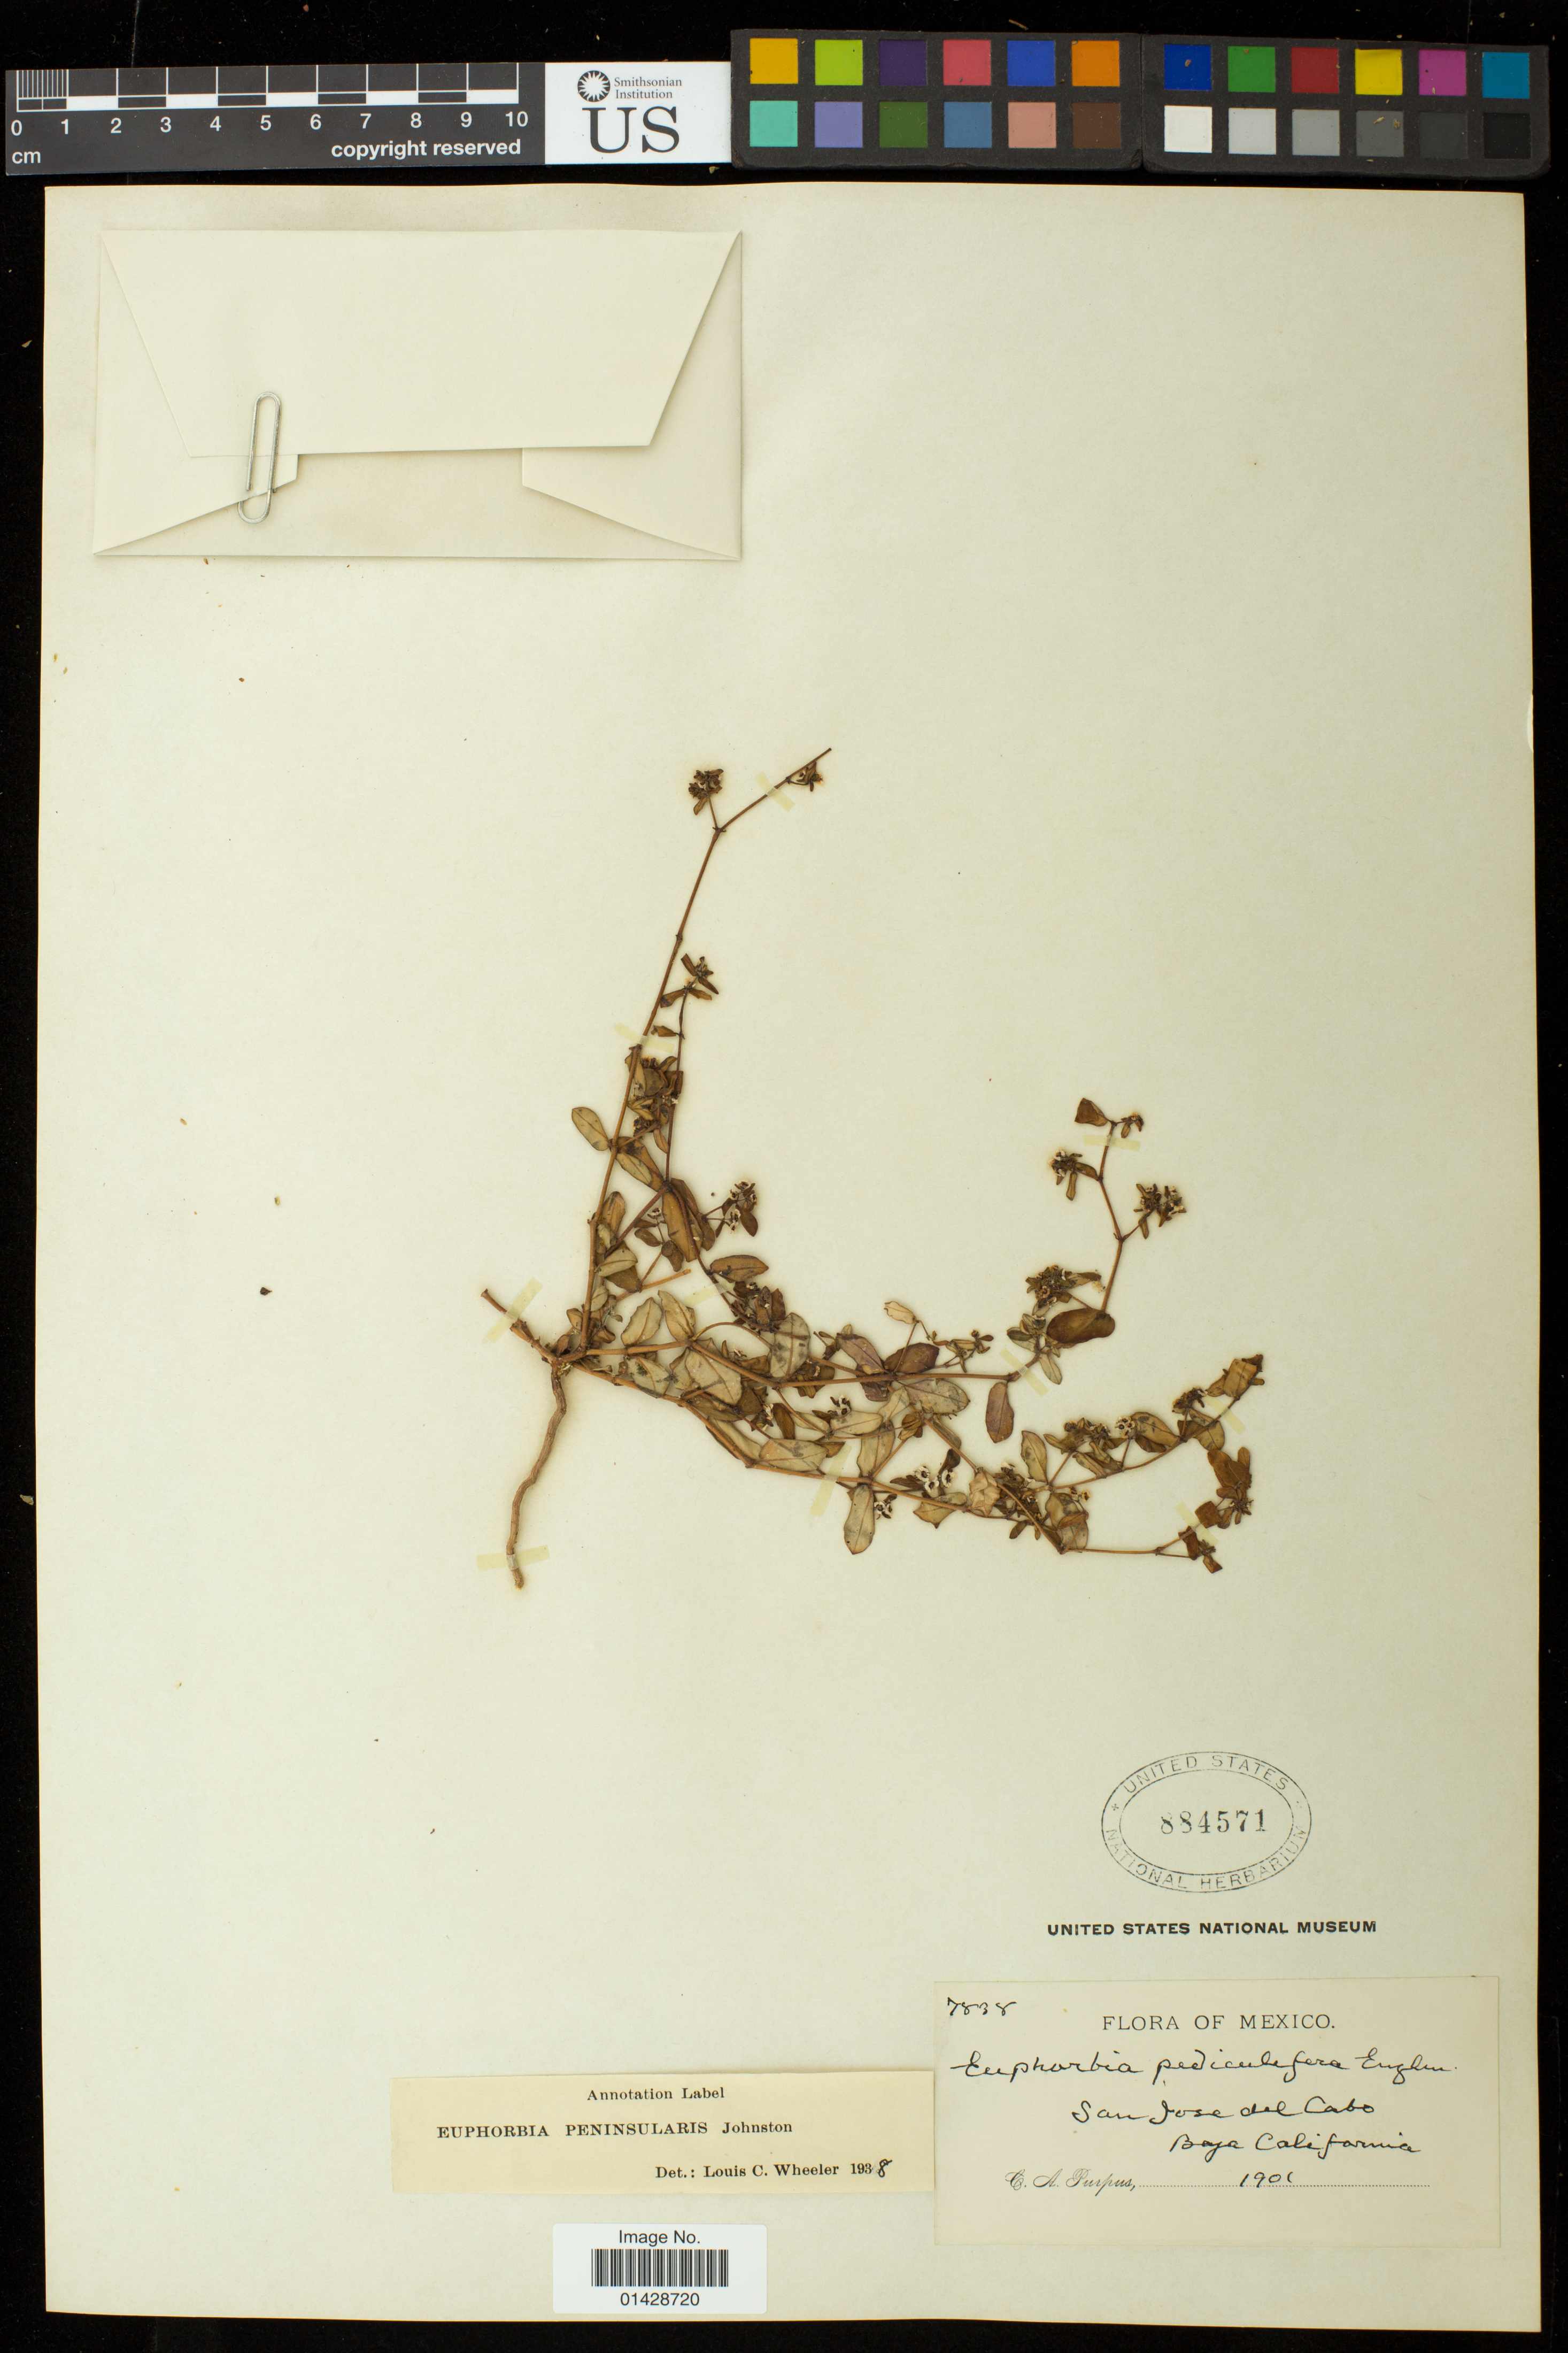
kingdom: Plantae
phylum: Tracheophyta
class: Magnoliopsida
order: Malpighiales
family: Euphorbiaceae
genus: Euphorbia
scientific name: Euphorbia peninsularis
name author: I.M. Johnst.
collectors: C. A. Purpus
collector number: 7838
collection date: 1901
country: Mexico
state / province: Baja California Sur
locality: San Jose del Cabo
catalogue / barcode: US 884571